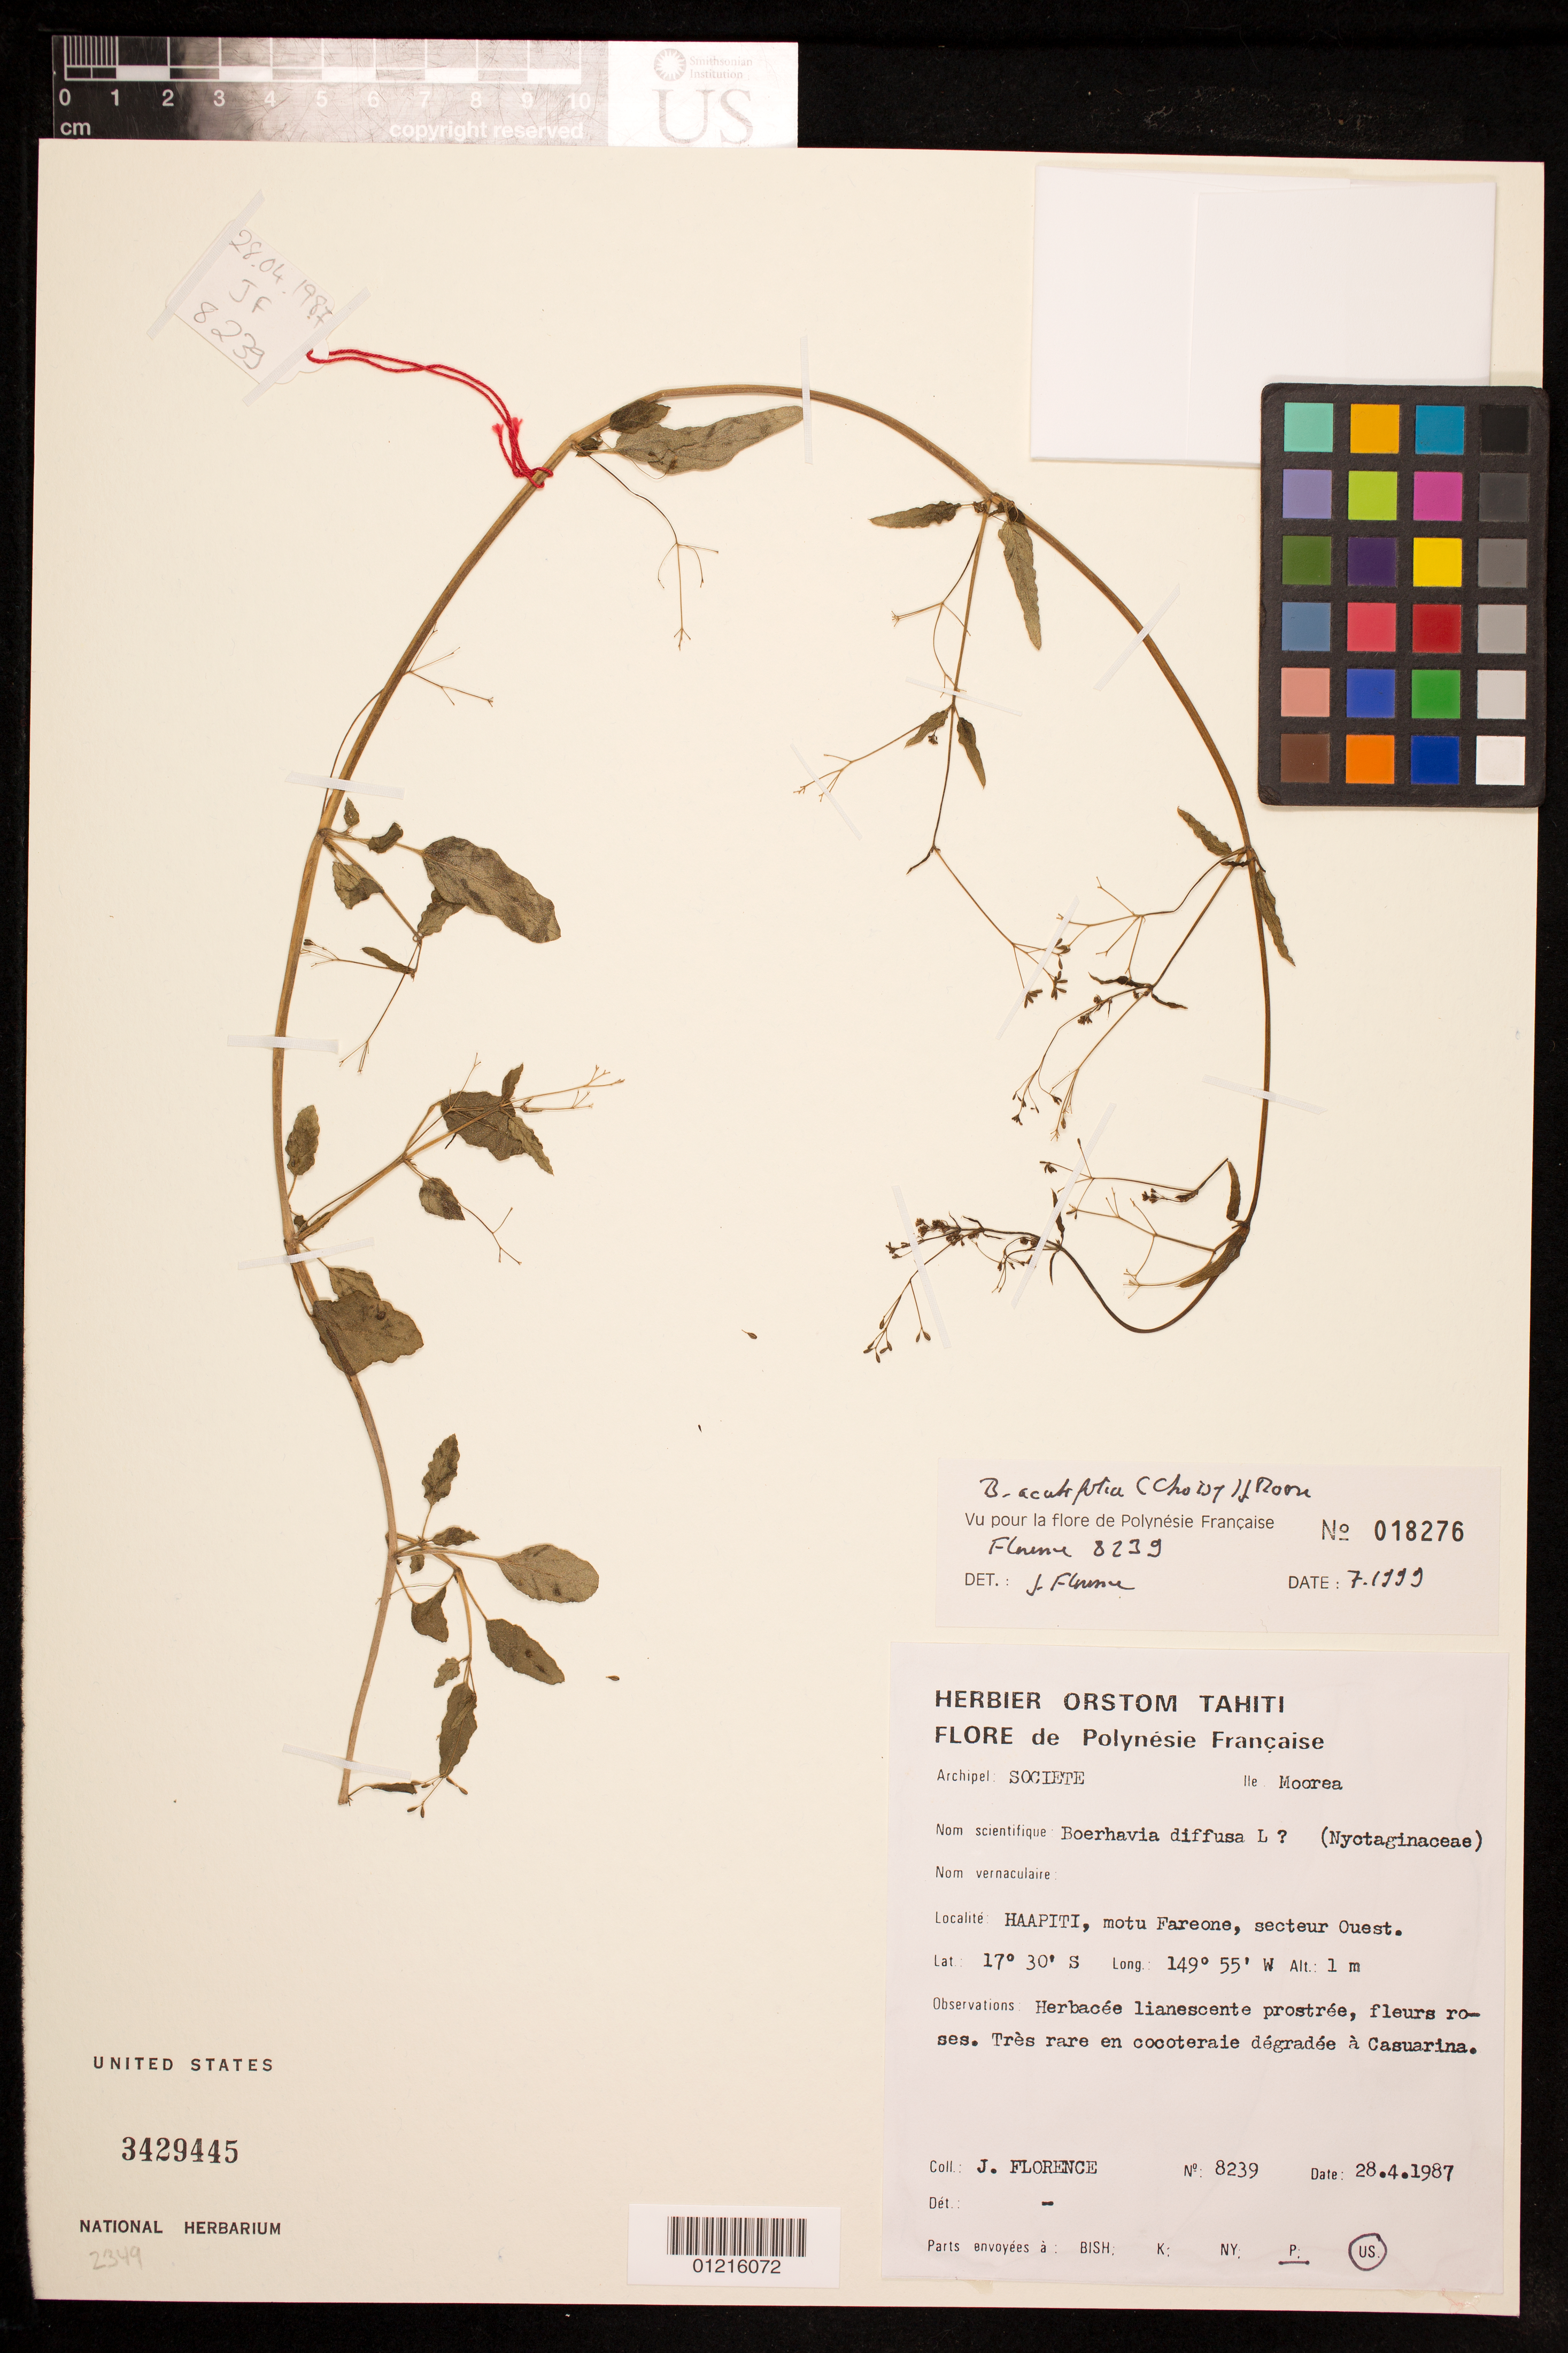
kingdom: Plantae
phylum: Tracheophyta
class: Magnoliopsida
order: Caryophyllales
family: Nyctaginaceae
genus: Boerhavia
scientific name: Boerhavia acutifolia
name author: (Choisy) J.W. Moore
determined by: Florence, J.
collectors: J. Florence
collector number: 8239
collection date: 1987-04-28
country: French Polynesia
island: Moorea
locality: Haapiti, Motu Fareone, Secteur Ouest.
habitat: En cocoteraie dègradèe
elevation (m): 1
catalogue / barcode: US 3429445